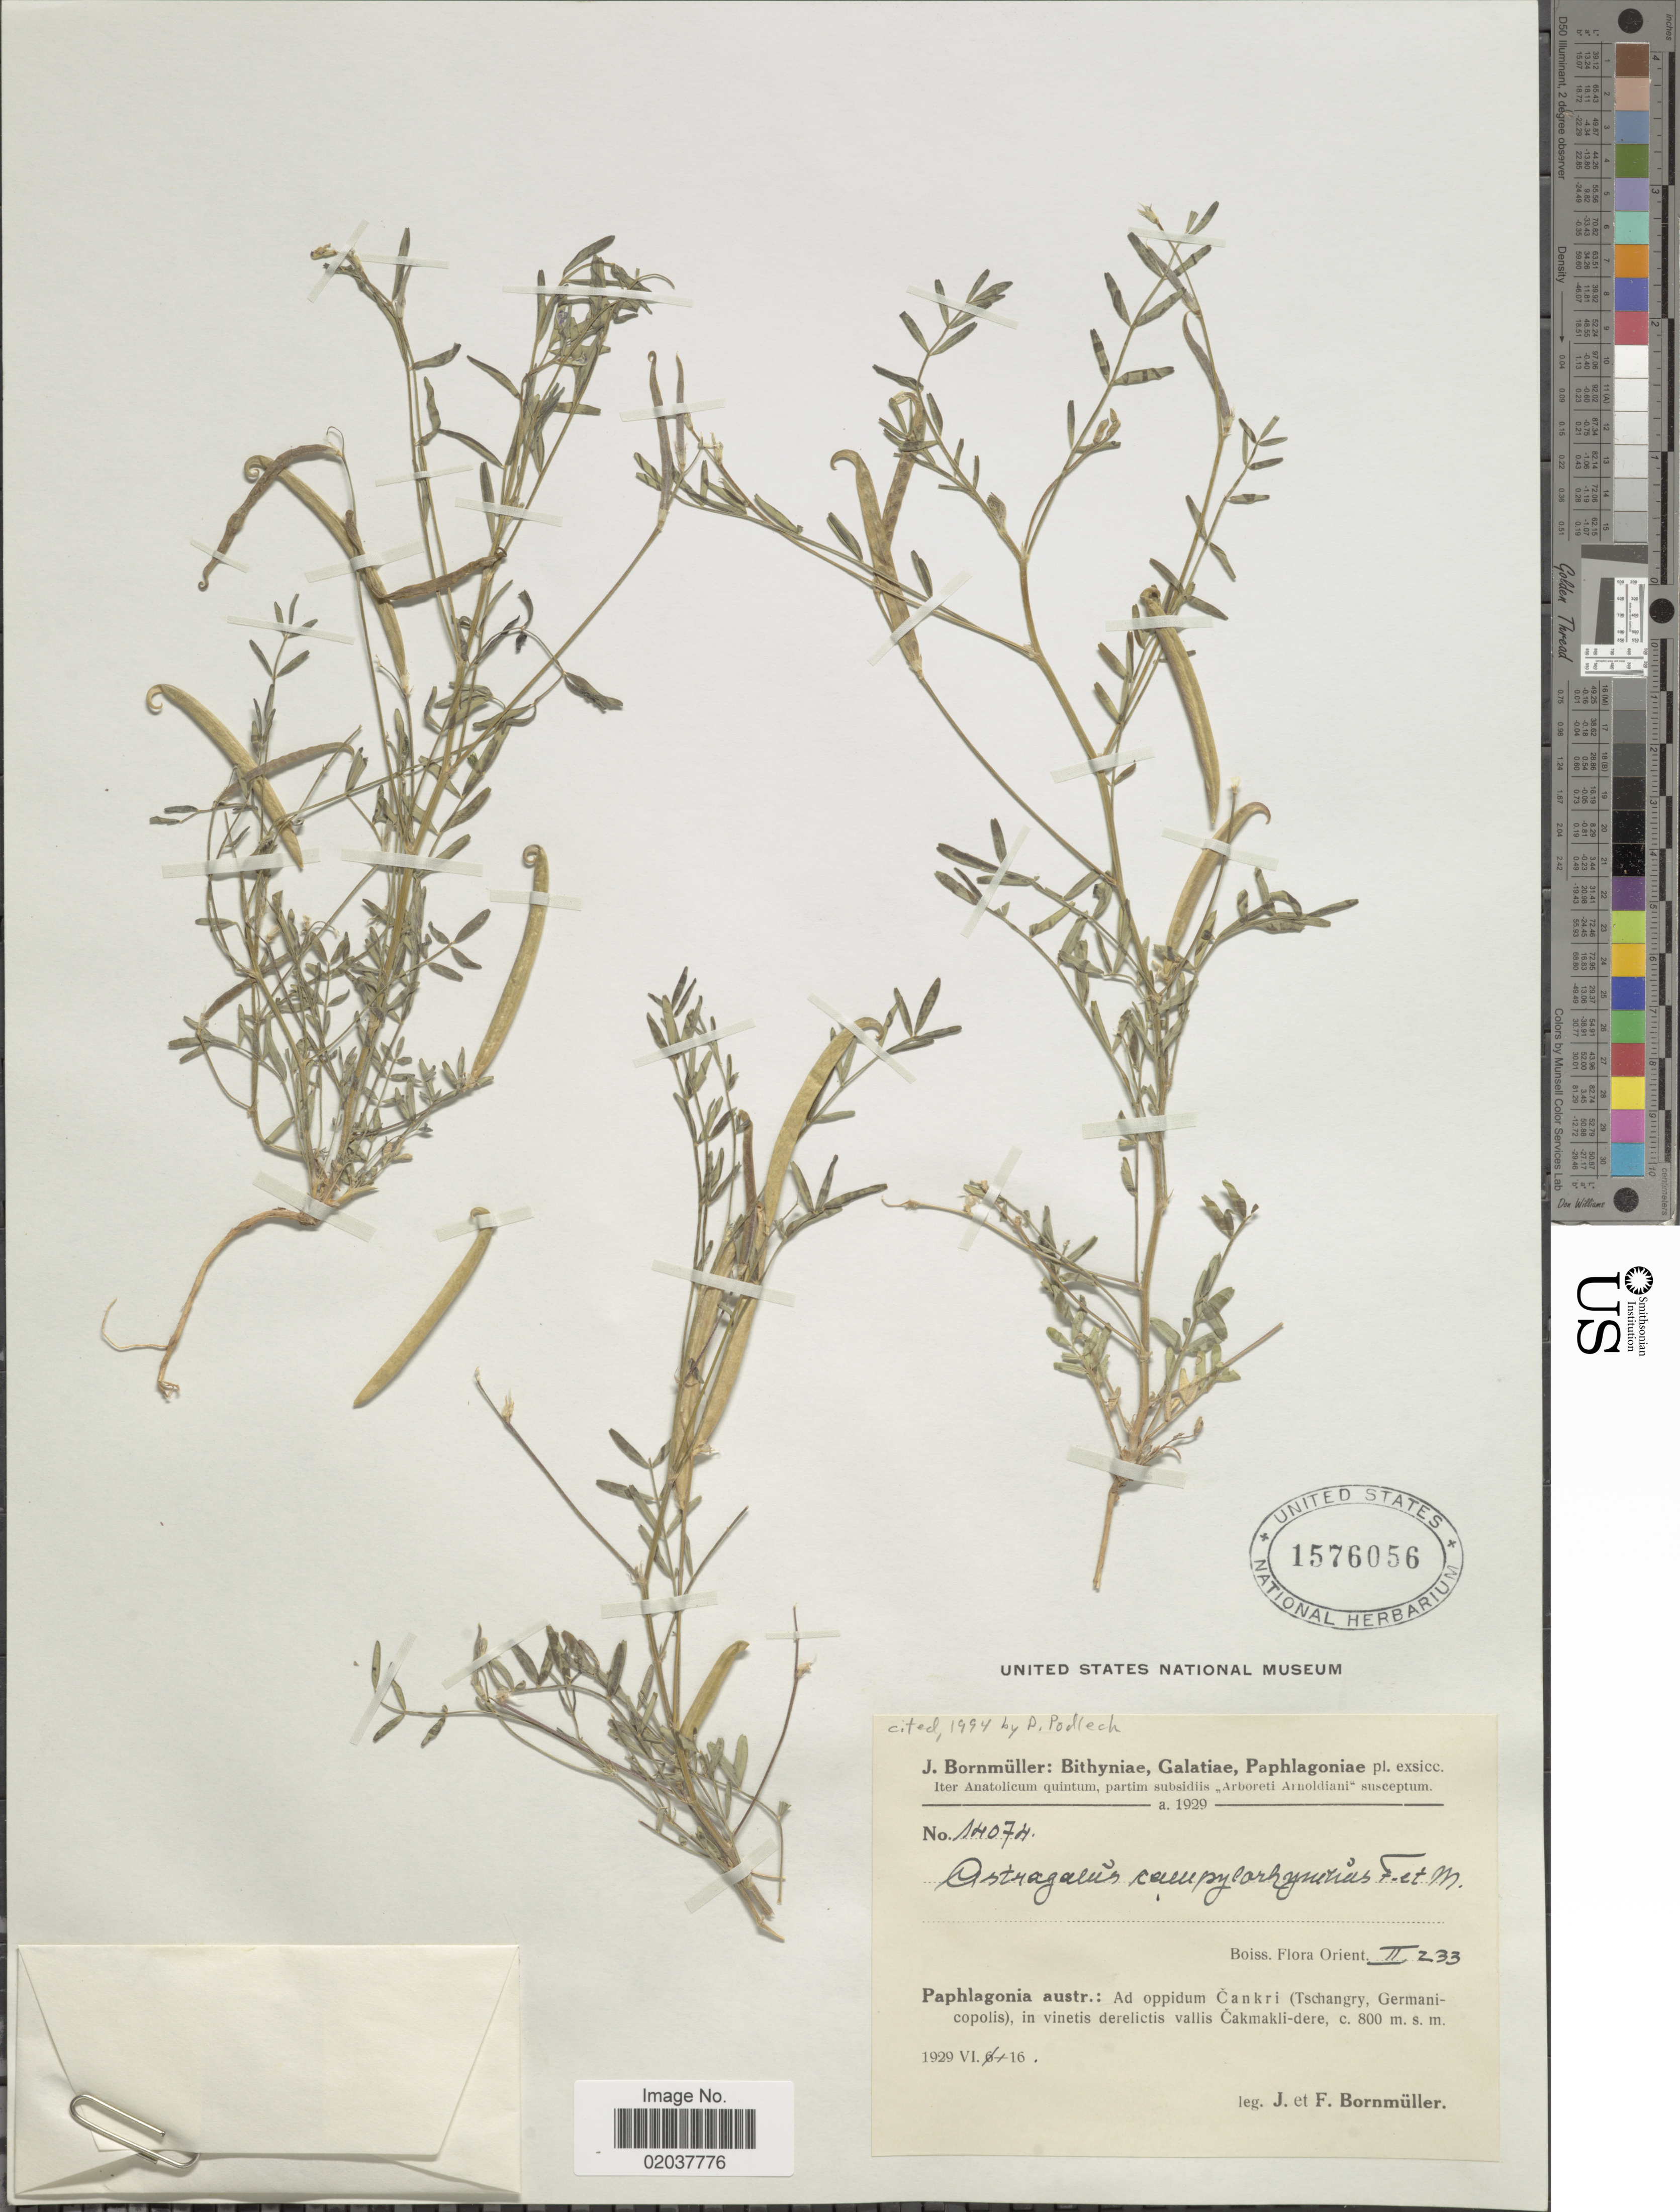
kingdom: Plantae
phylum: Tracheophyta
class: Magnoliopsida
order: Fabales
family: Fabaceae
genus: Astragalus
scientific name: Astragalus campylorhynchus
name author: Fisch. & C.A. Mey.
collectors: J. Bornmüller & F. Bornmüller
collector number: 14074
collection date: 1929-06-16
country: Turkey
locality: Bithyniae, Galatiae, Paphlagoniae, Paphlagonia austr., ad oppidum Cankri (Tschangry, Germanicopolis), vallis Cakmakli-dere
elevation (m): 800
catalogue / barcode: US 1576056